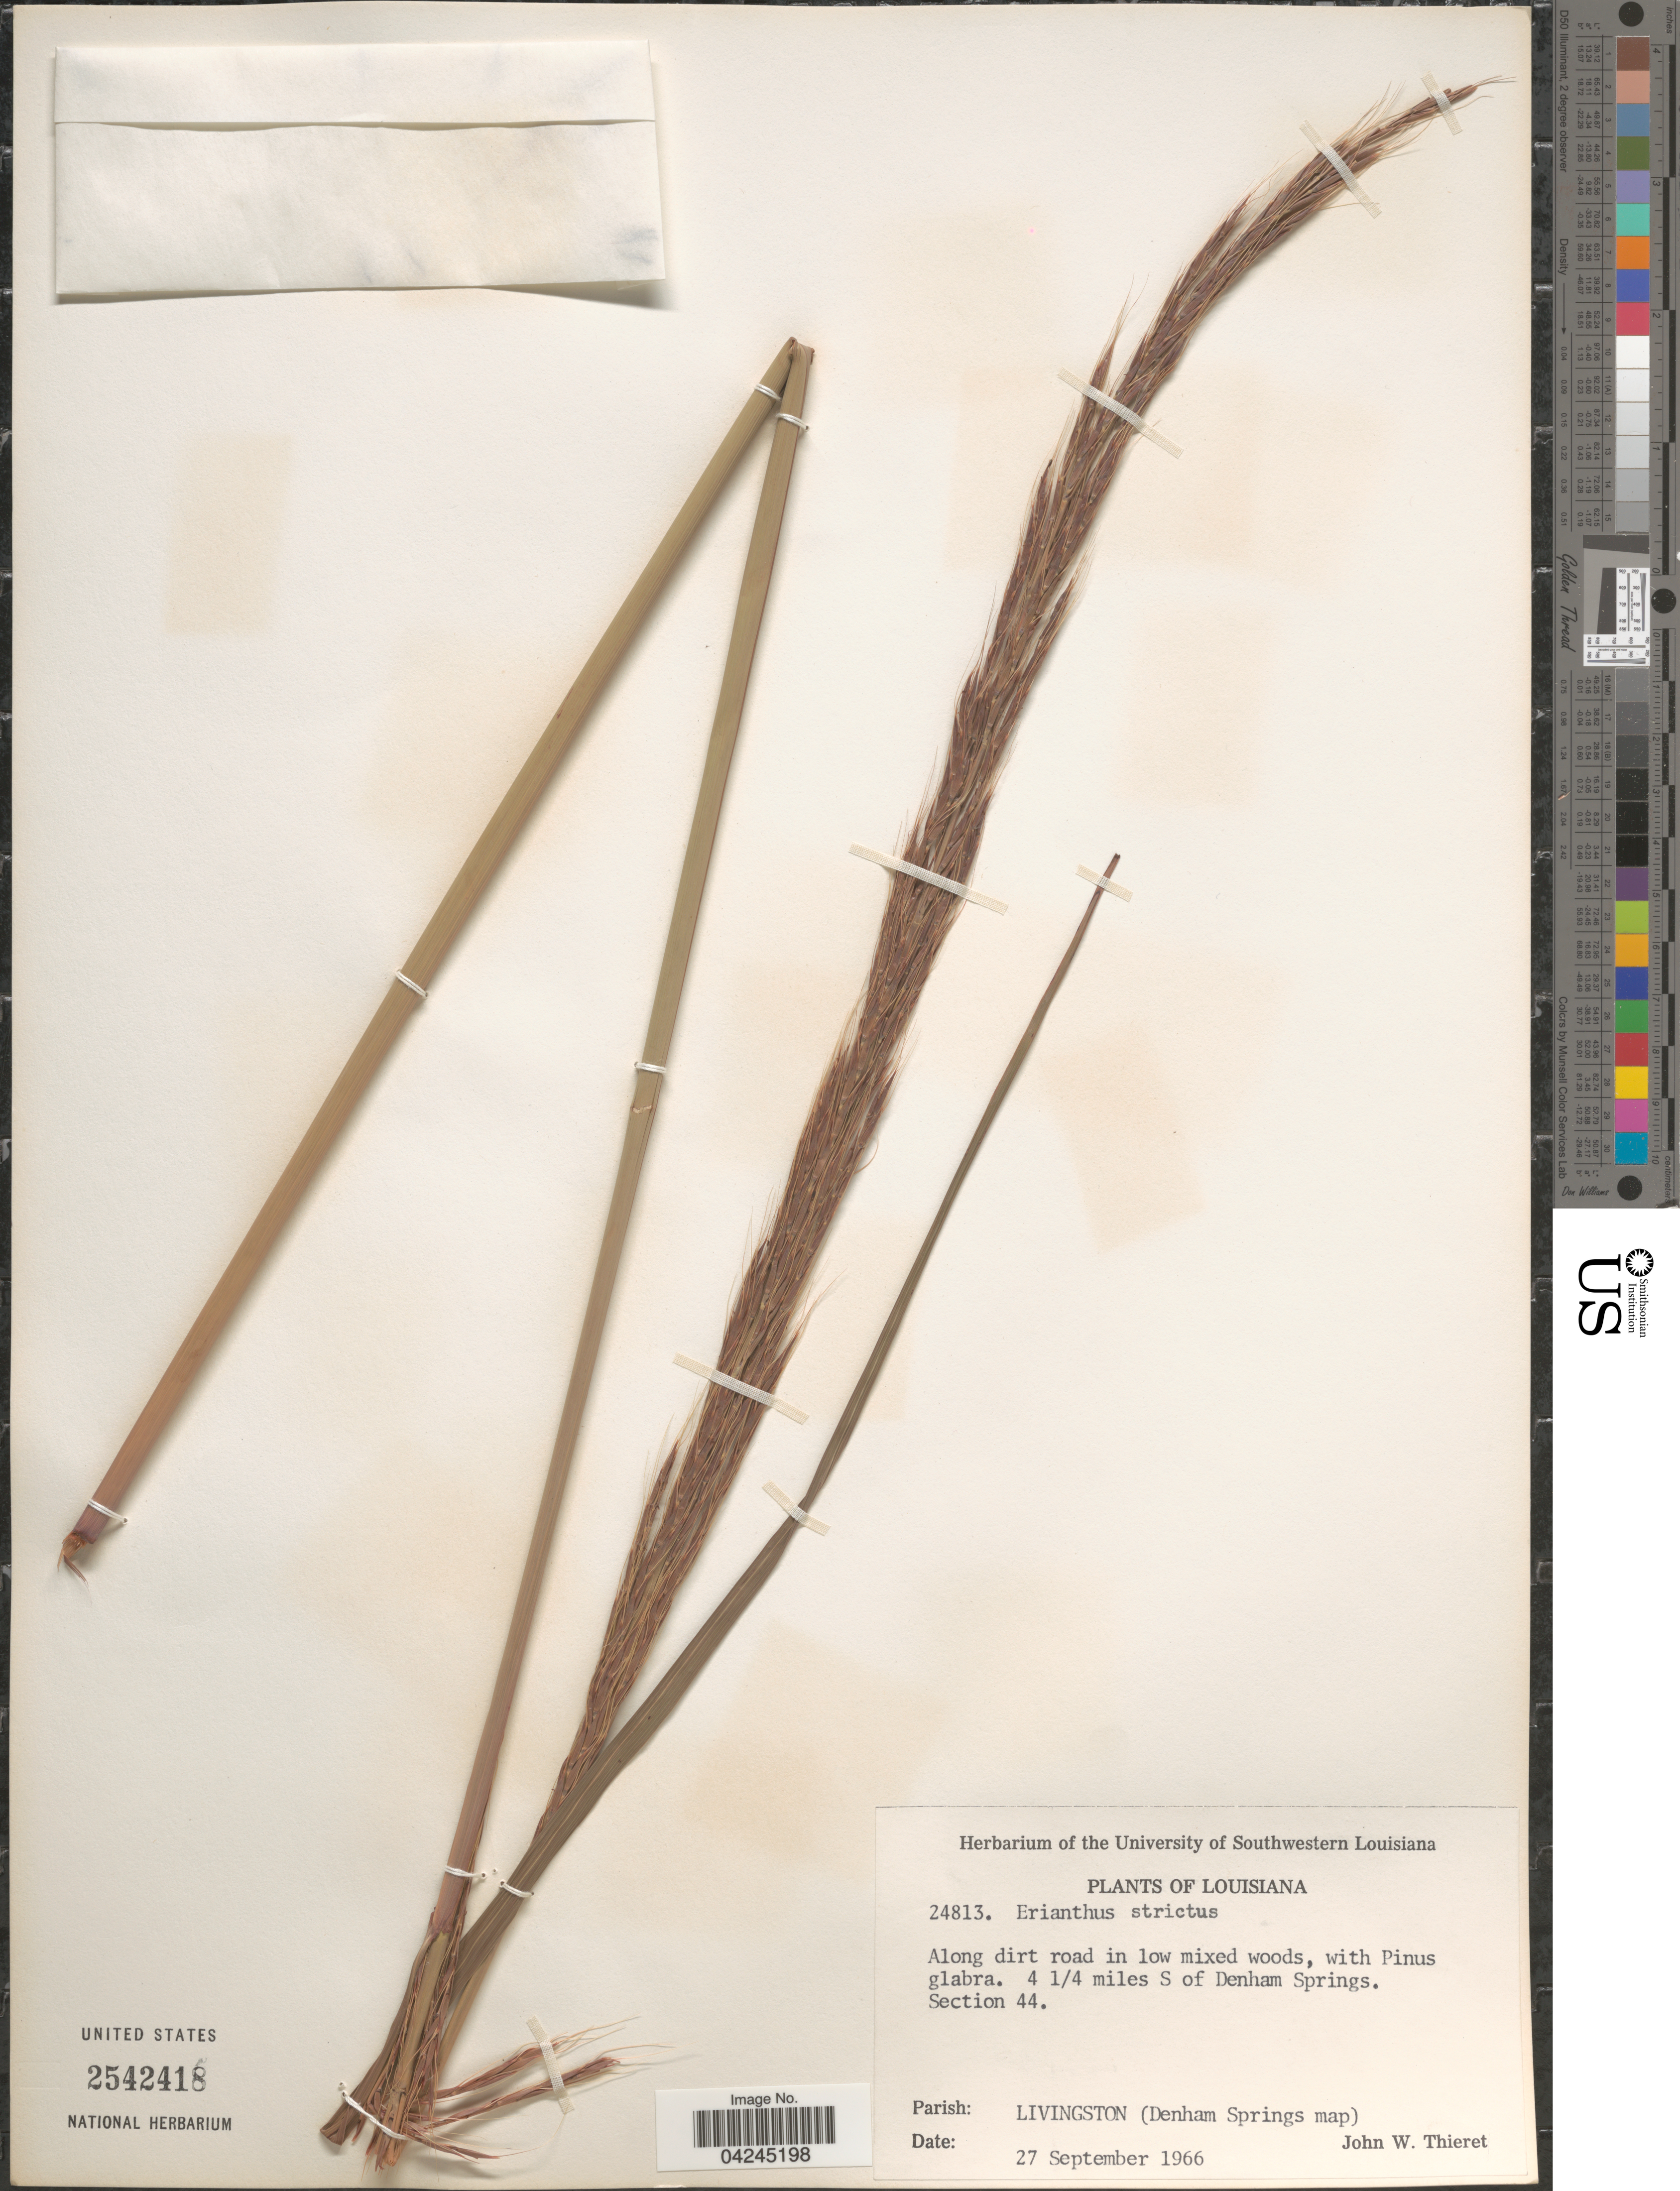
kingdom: Plantae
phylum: Tracheophyta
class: Liliopsida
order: Poales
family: Poaceae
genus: Erianthus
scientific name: Erianthus strictus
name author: Baldwin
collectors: J. W. Thieret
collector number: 24813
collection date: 1966-09-27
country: United States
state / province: Louisiana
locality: Along dirt road in low mixed woods. 4¼ miles S of Denham Springs. Section 44. Parish: Livingston (Denham Springs map).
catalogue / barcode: US 2542418